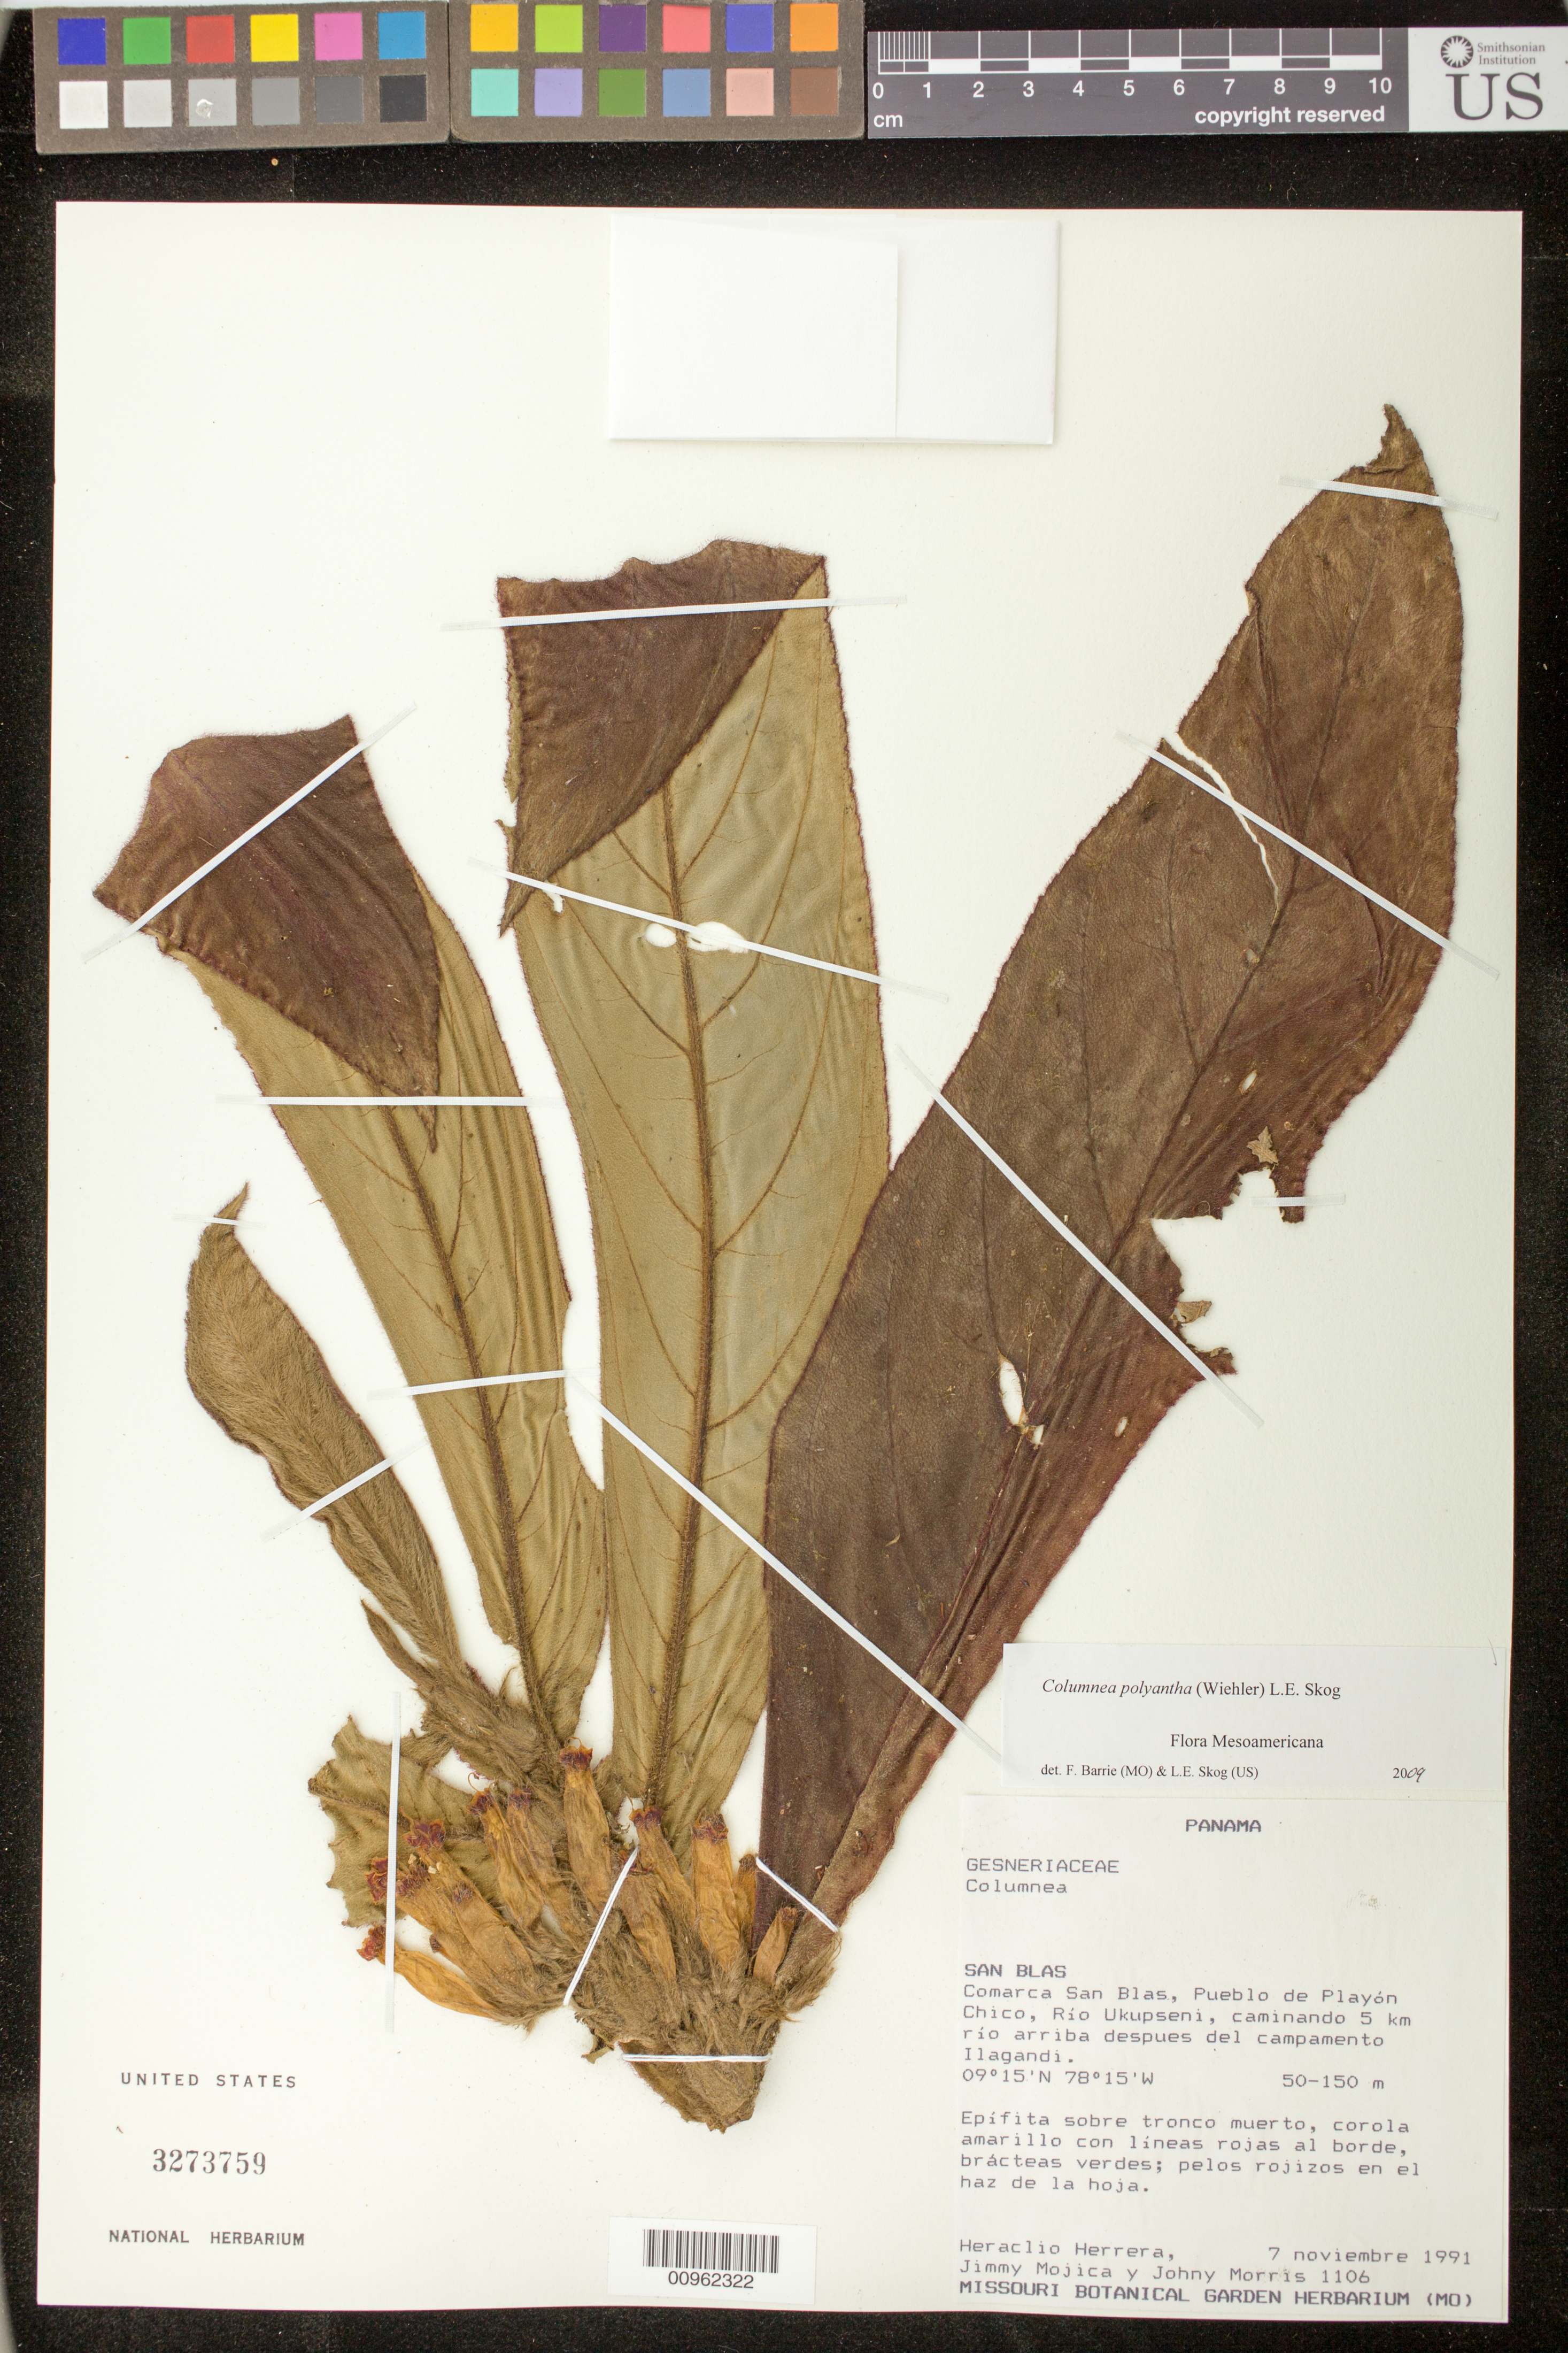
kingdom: Plantae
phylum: Tracheophyta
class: Magnoliopsida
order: Lamiales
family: Gesneriaceae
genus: Columnea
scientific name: Columnea polyantha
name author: (Wiehler) L.E. Skog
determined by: Barrie, F. R.; Skog, Laurence E.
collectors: H. Herrera, J. Mojica & J. Morris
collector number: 1106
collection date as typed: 07 Nov 1991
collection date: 1991-11-07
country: Panama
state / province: Kuna Yala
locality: Comarca San Blas, Pueblo de Playón Chico, Rio Ukupseni, caminando 5 km rio arriba despues del campamento Ilagandi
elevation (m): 50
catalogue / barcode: US 3273759